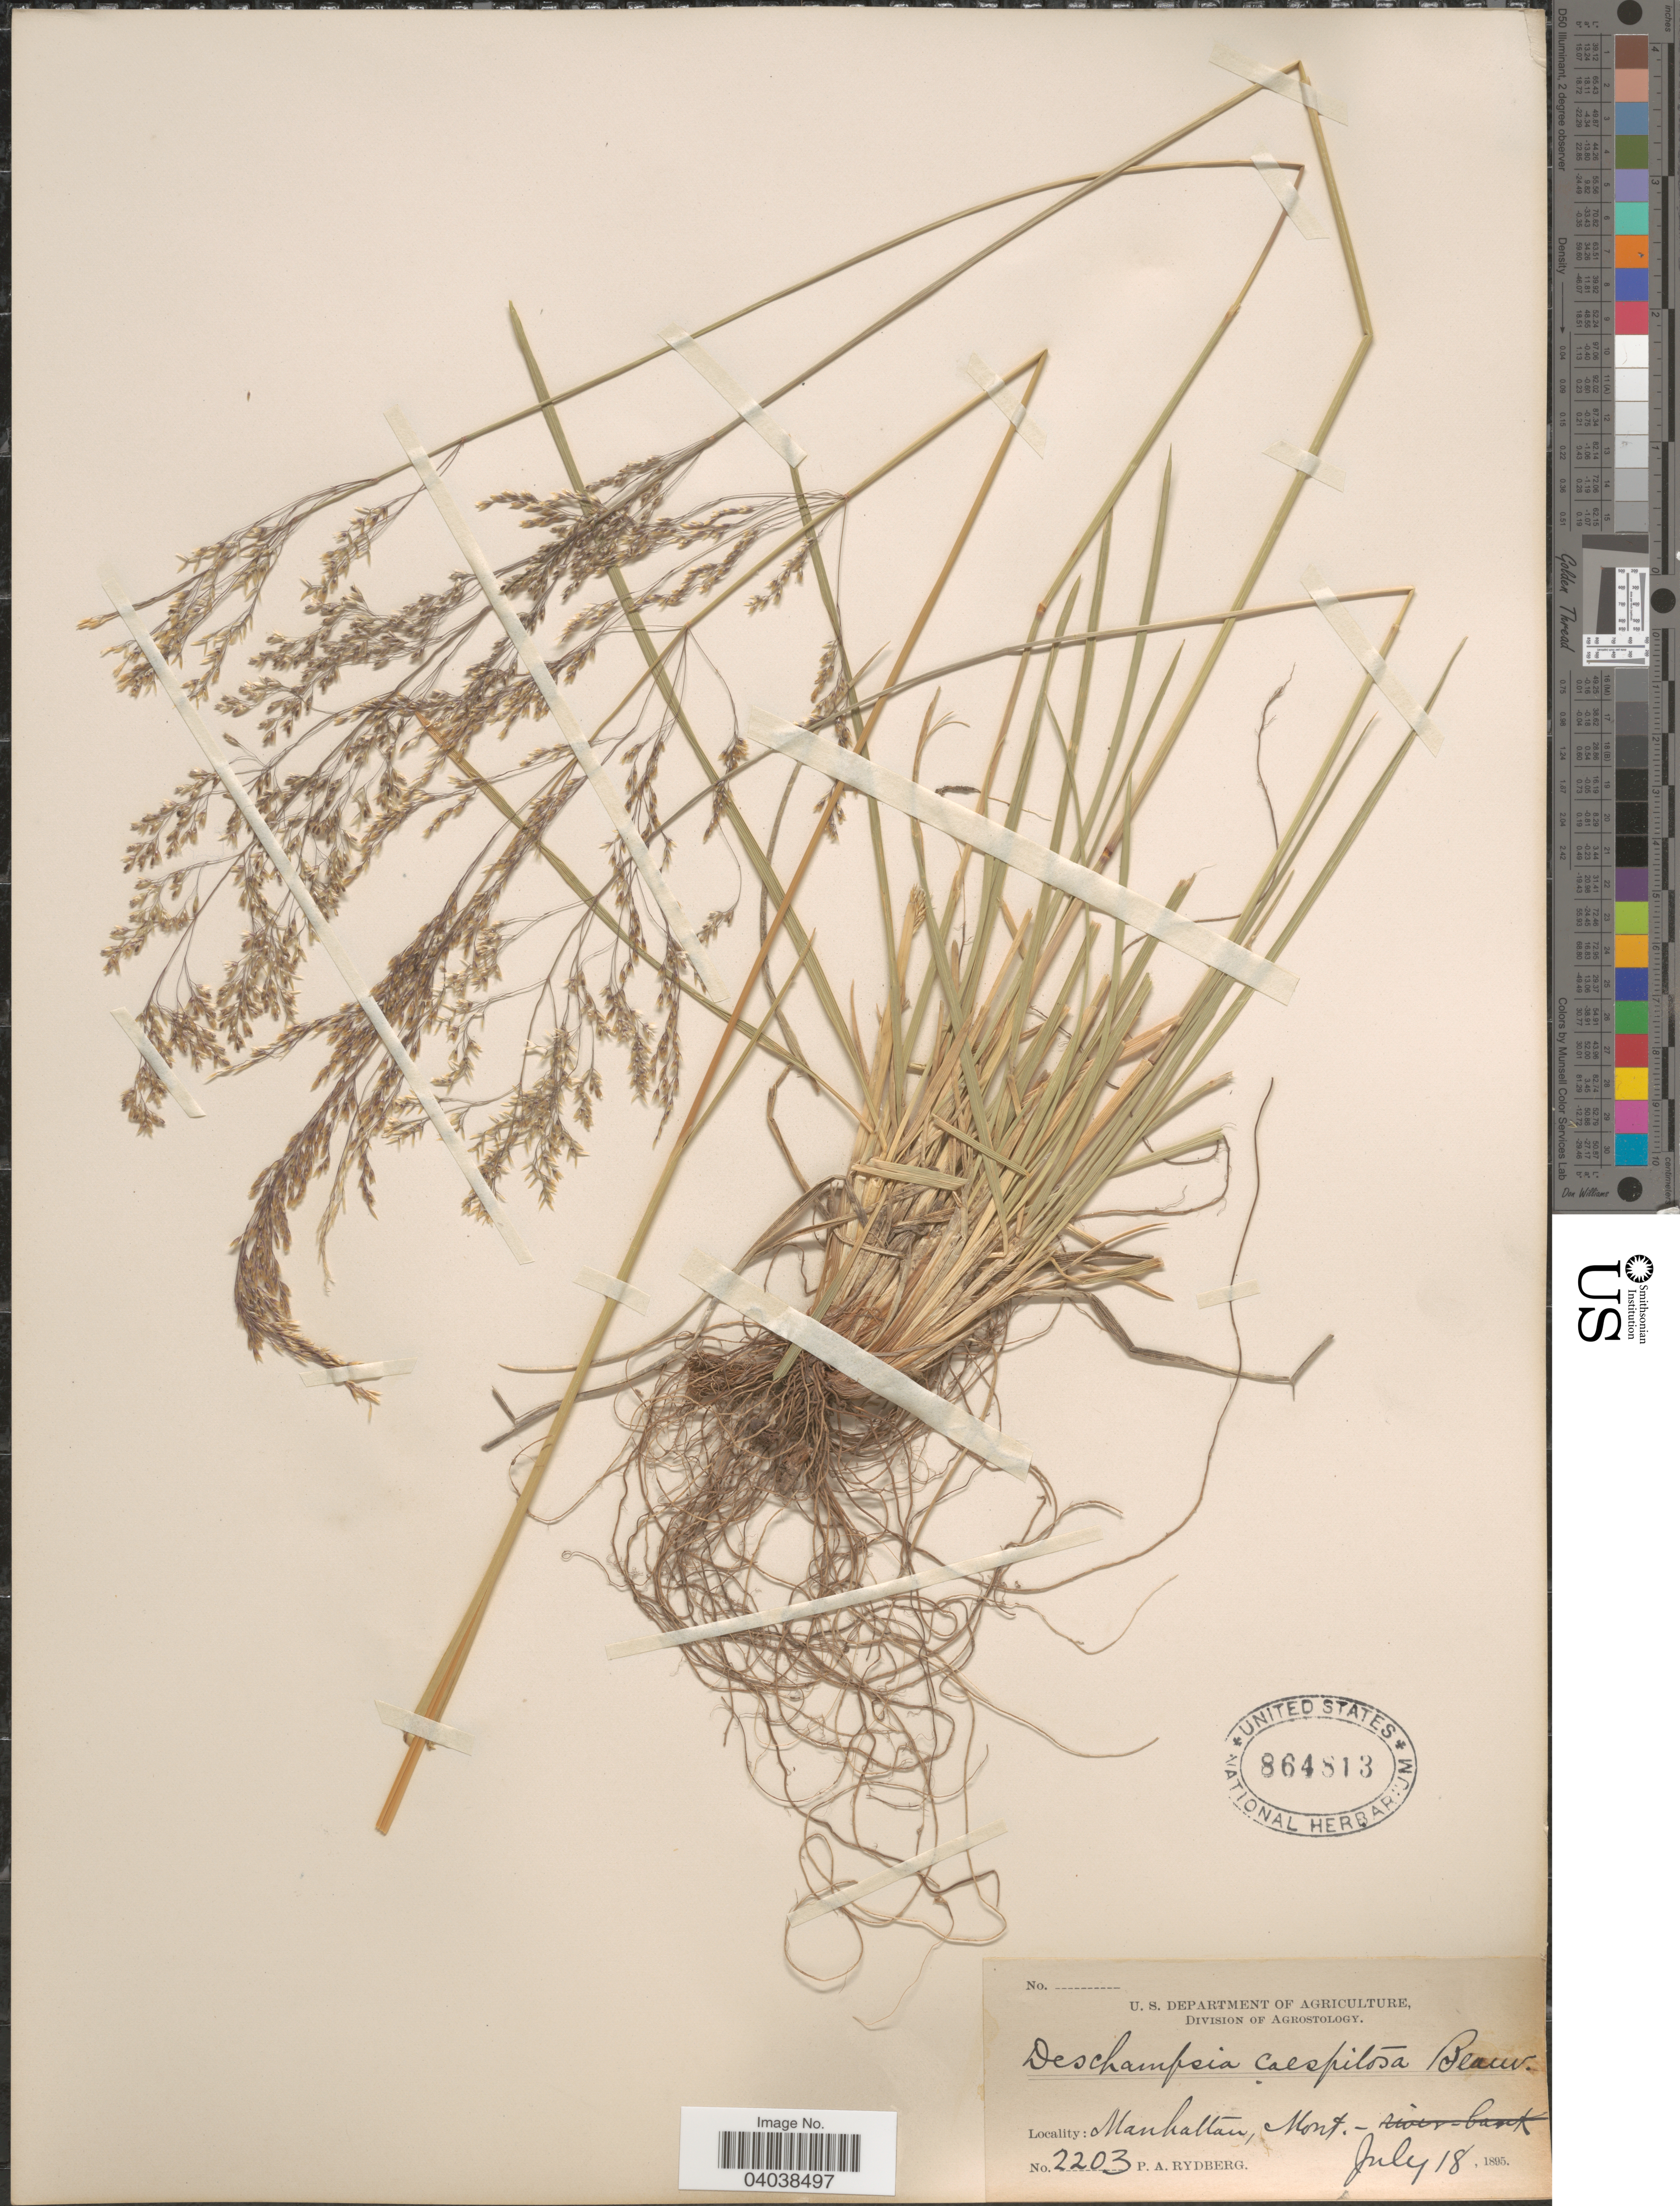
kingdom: Plantae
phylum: Tracheophyta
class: Liliopsida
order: Poales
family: Poaceae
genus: Deschampsia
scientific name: Deschampsia cespitosa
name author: (L.) P. Beauv.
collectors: P. A. Rydberg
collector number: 2203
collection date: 1895-07-18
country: United States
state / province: Montana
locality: Manhattan.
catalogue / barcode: US 864813